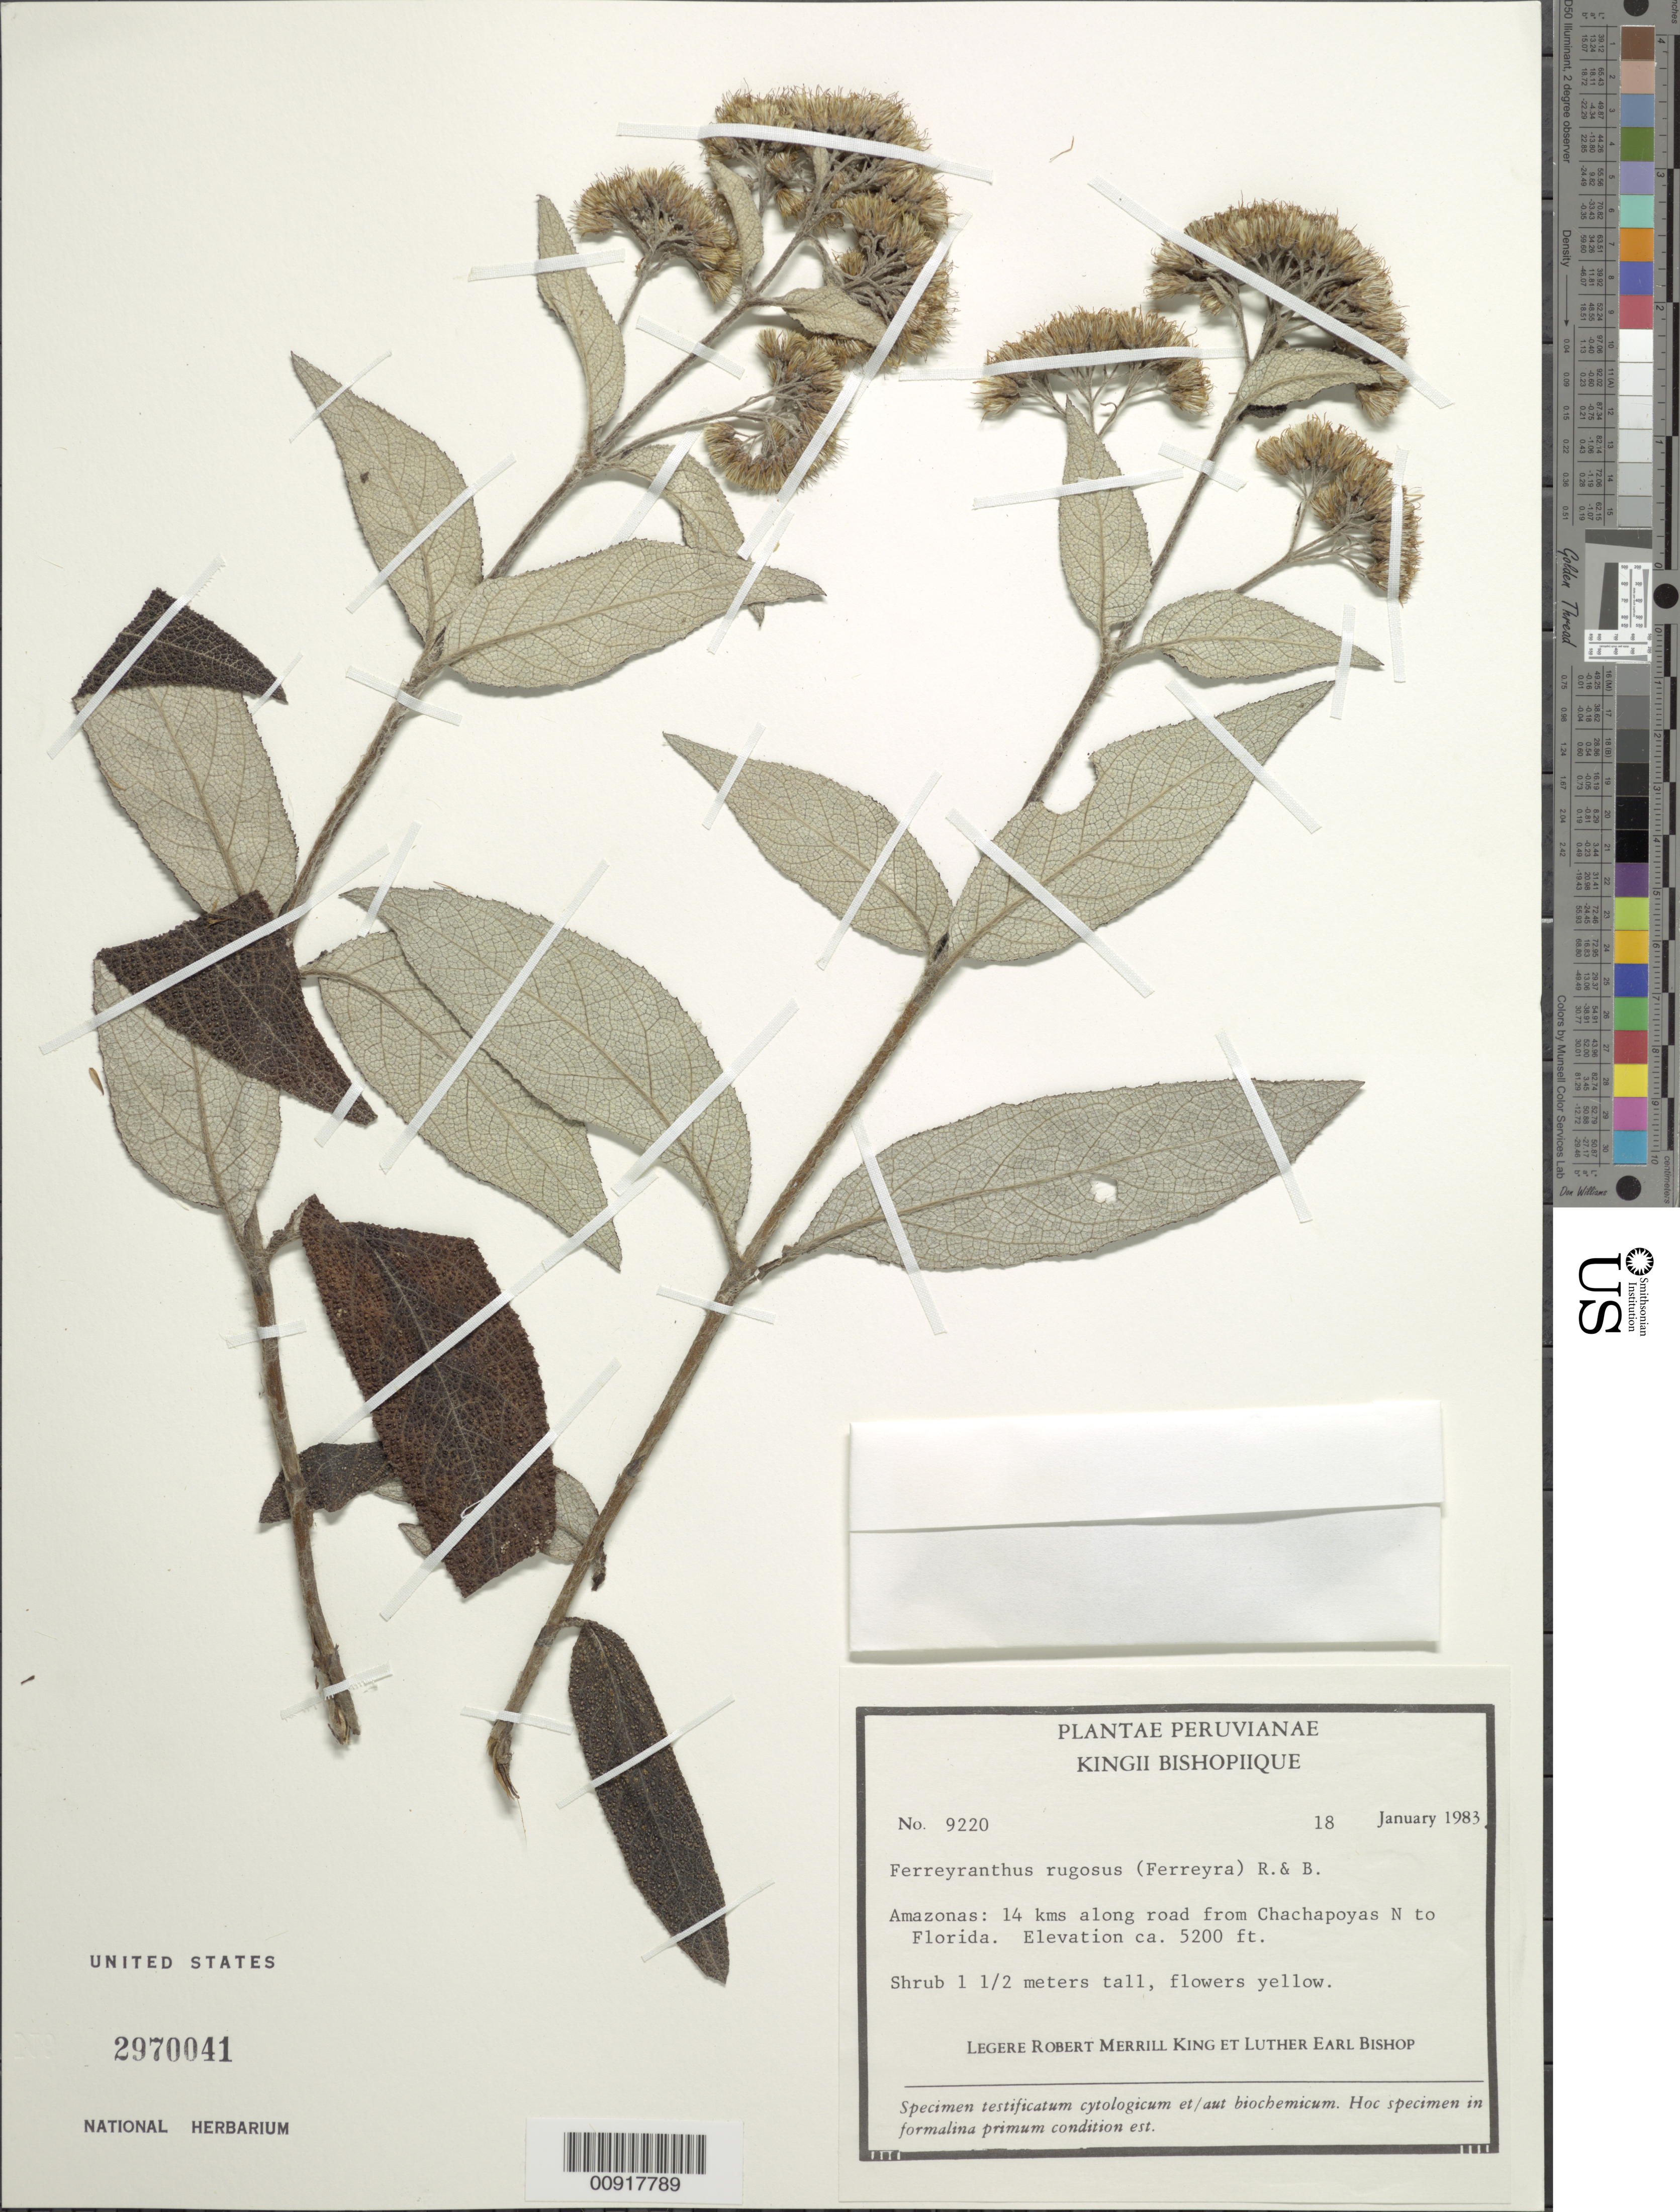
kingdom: Plantae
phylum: Tracheophyta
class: Magnoliopsida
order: Asterales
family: Asteraceae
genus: Ferreyranthus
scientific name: Ferreyranthus rugosus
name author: (Ferreyra) H. Rob. & Brettell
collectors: R. M. King & L. E. Bishop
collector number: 9220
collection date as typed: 18 January 1983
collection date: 1983-01-18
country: Peru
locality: Amazonas: 14 km along road from Chachapoyas N to Florida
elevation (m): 1585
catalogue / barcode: US 2970041